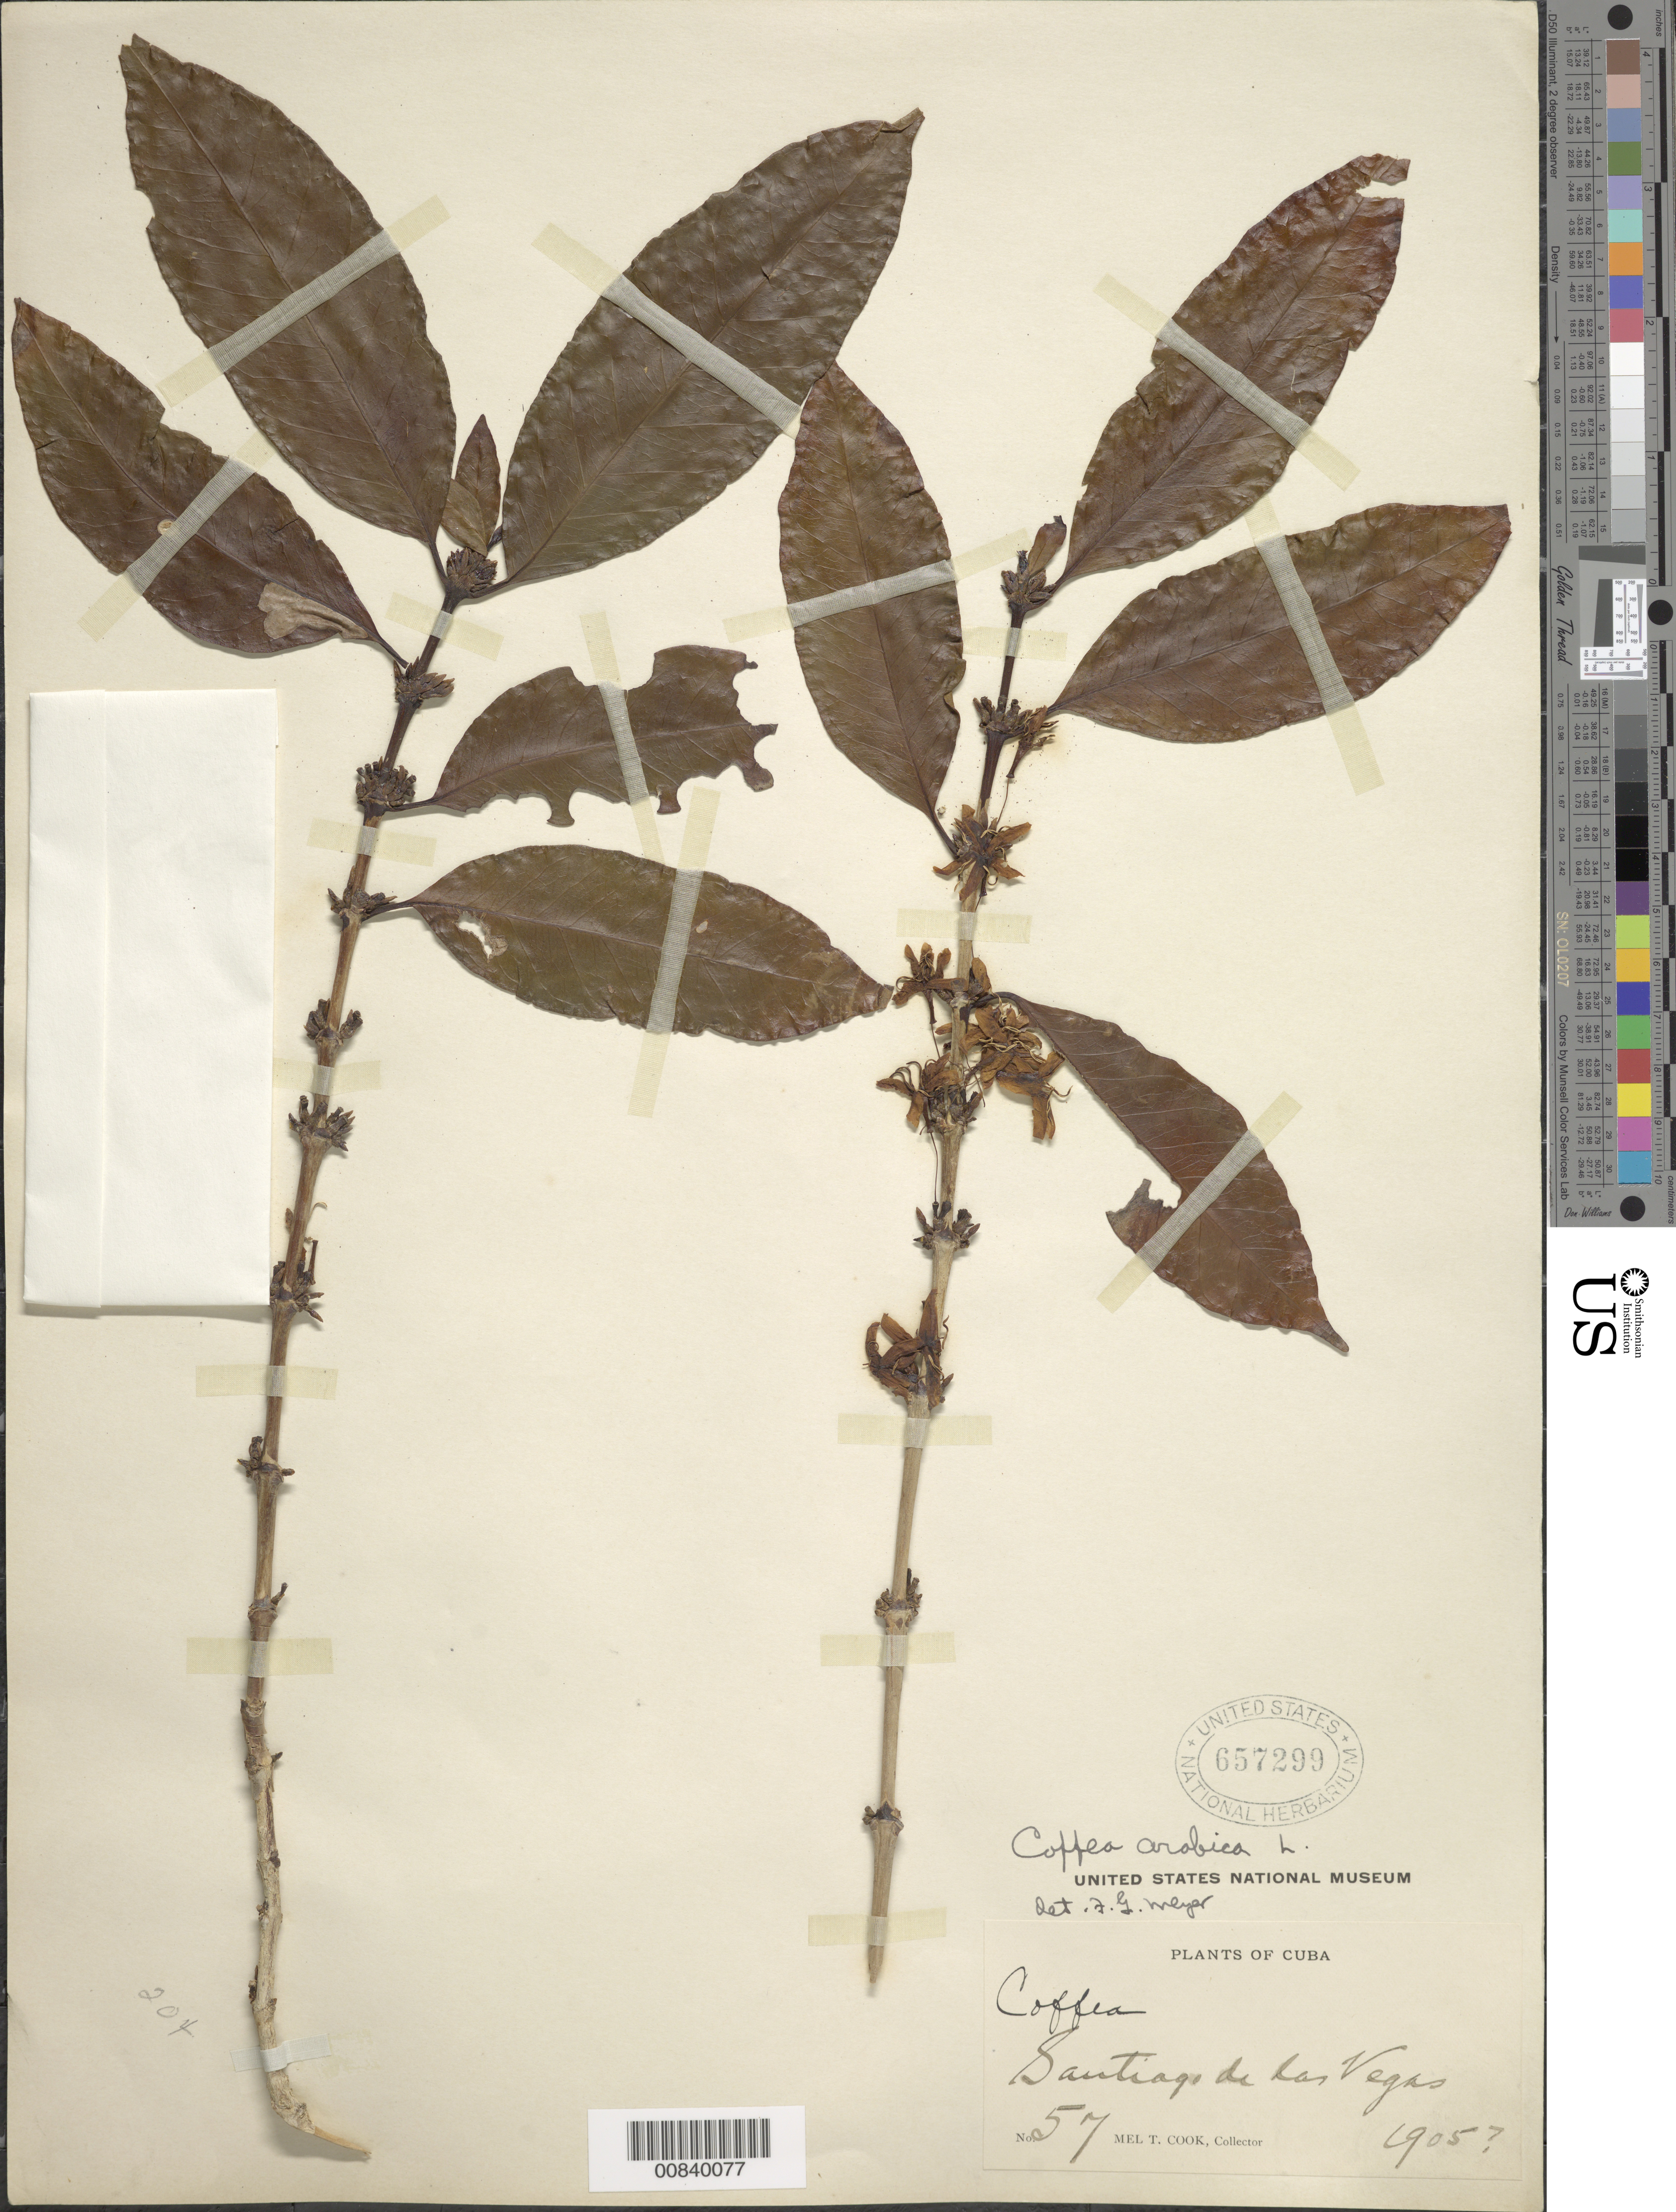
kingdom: Plantae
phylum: Tracheophyta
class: Magnoliopsida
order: Gentianales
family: Rubiaceae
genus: Coffea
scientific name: Coffea arabica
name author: L.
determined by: Meyer, F. G.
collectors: M. T. Cook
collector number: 57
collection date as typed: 1905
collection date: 1905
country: Cuba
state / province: La Habana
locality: Santiago de las Vegas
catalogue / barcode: US 657299